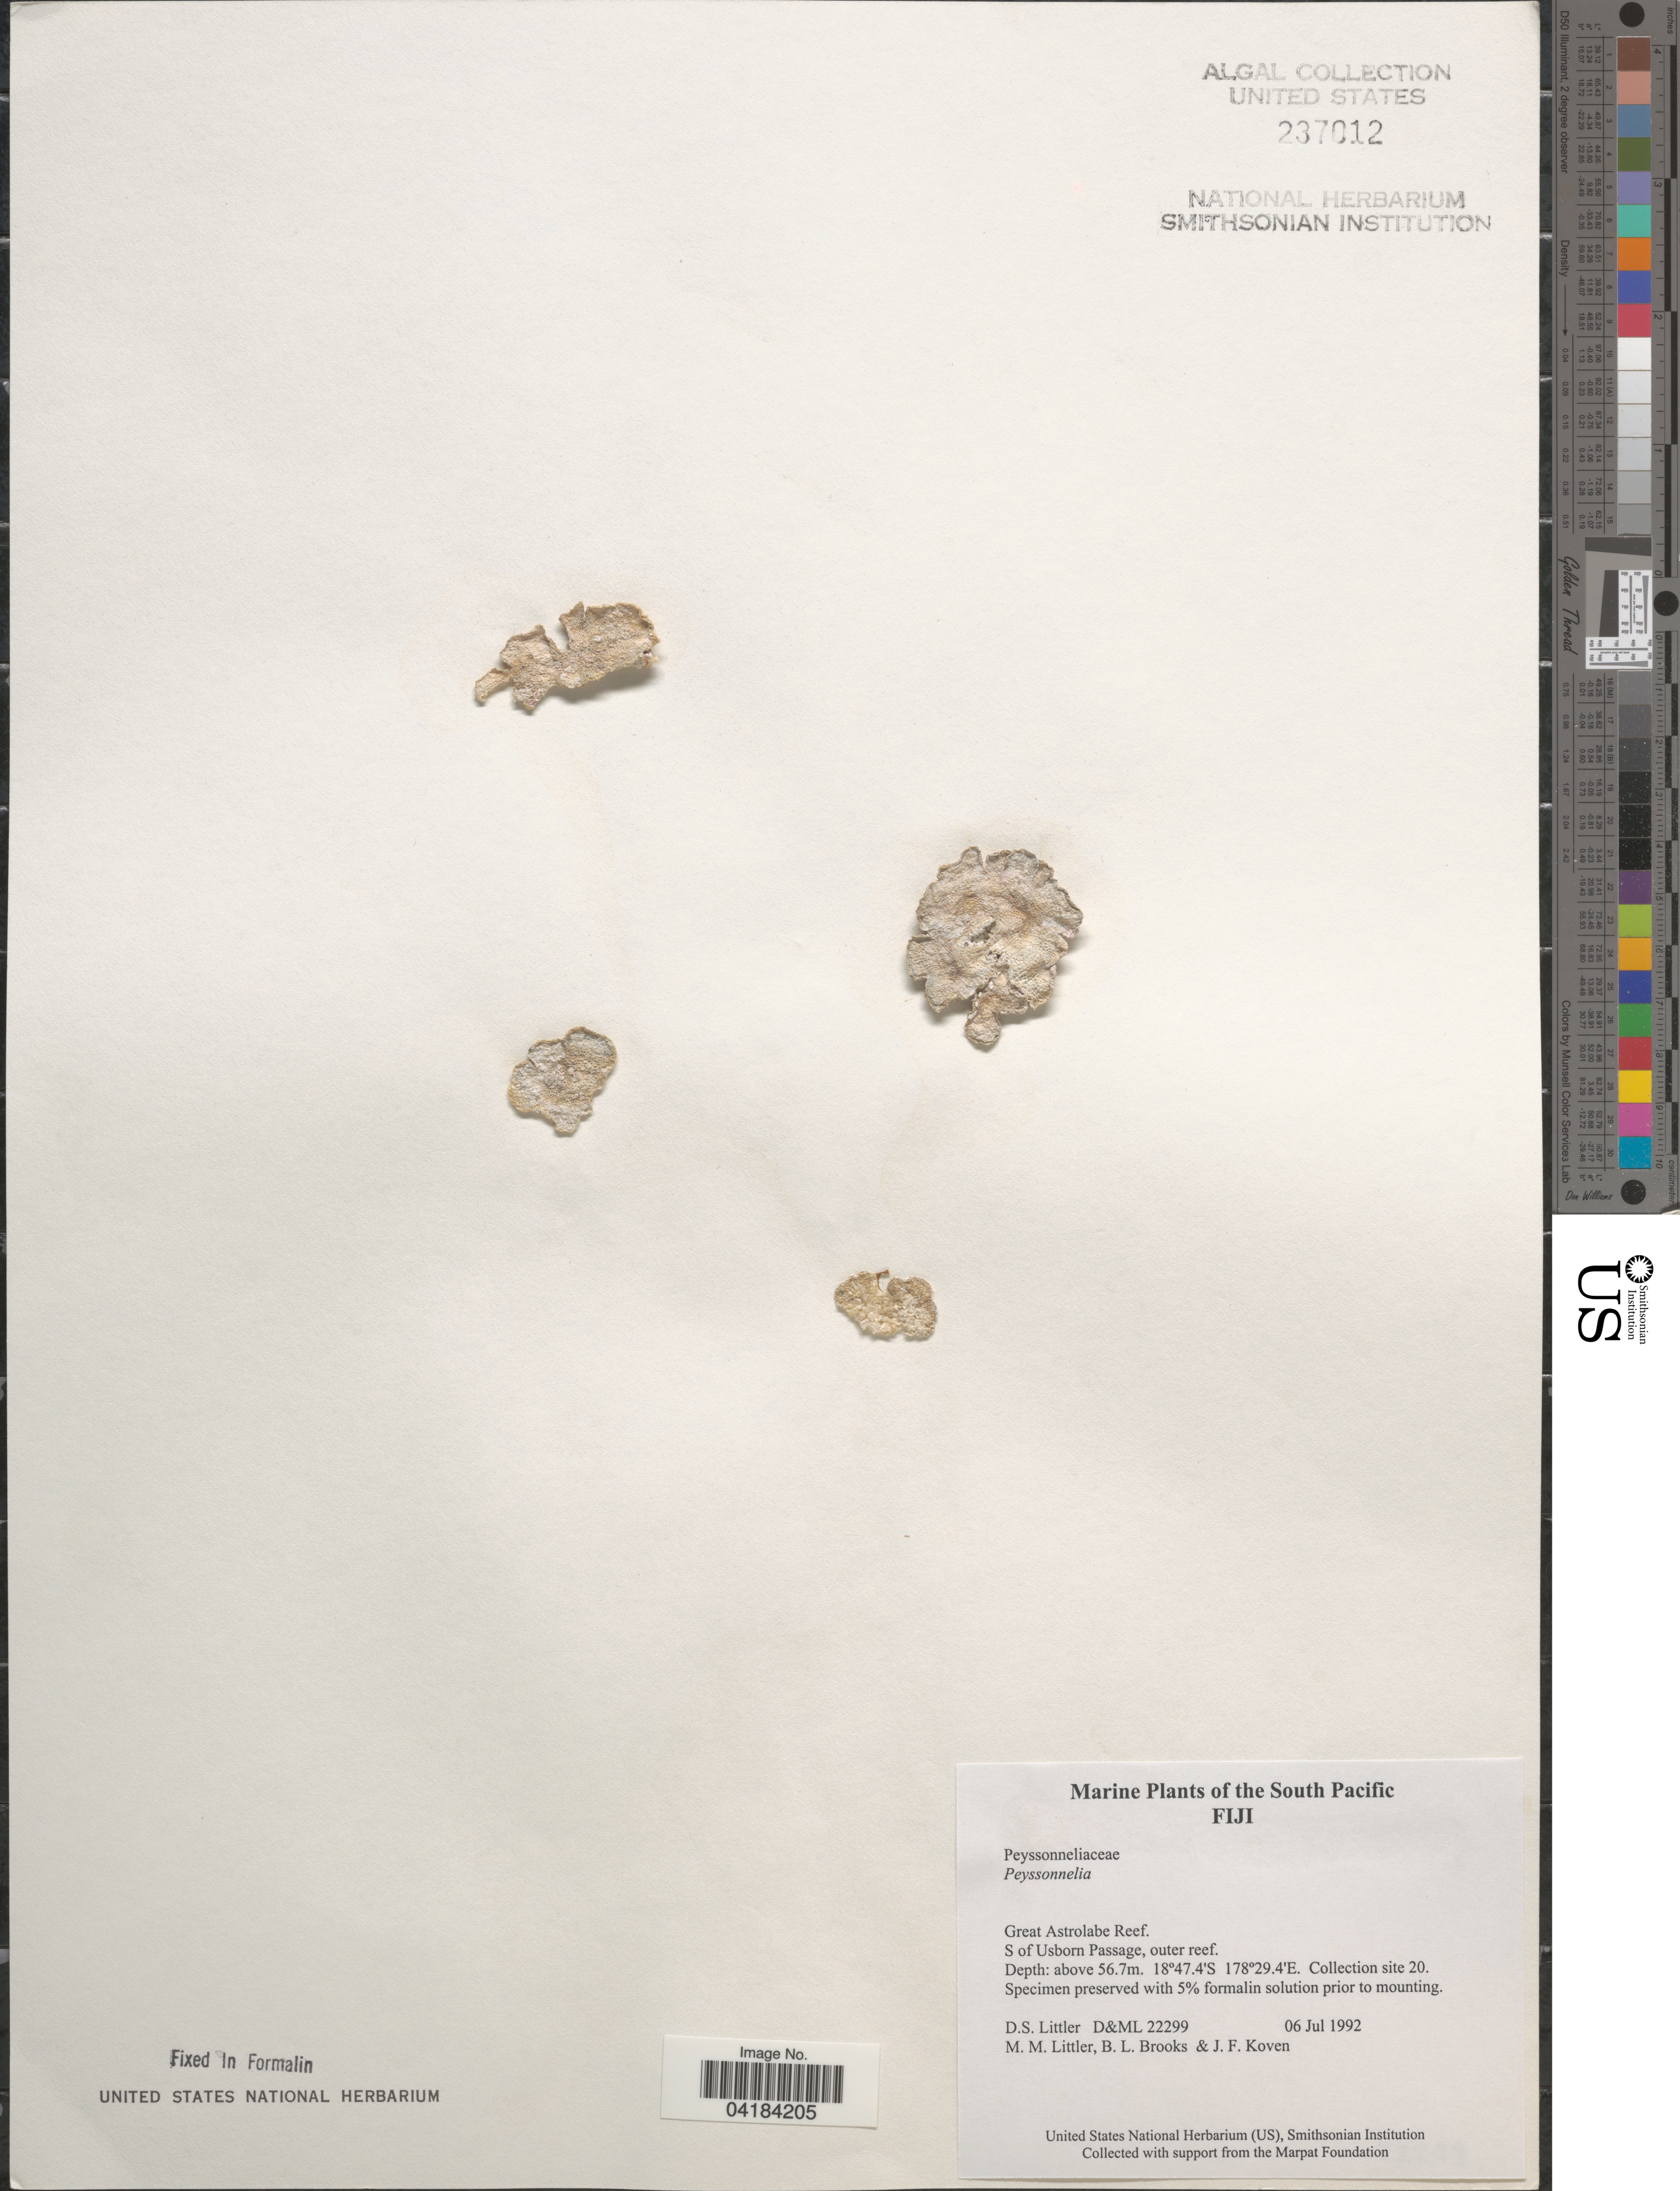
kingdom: Plantae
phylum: Rhodophyta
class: Florideophyceae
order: Peyssonneliales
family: Peyssonneliaceae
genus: Peyssonnelia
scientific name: Peyssonnelia sp.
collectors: D. S. Littler, B. Brooks & J. Koven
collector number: D&ML22299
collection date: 1992-07-06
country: Fiji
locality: The South Pacific. Great Astrolabe Reef. S of Usborn Passage, outer reef. Collection site 20.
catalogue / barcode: US 237012